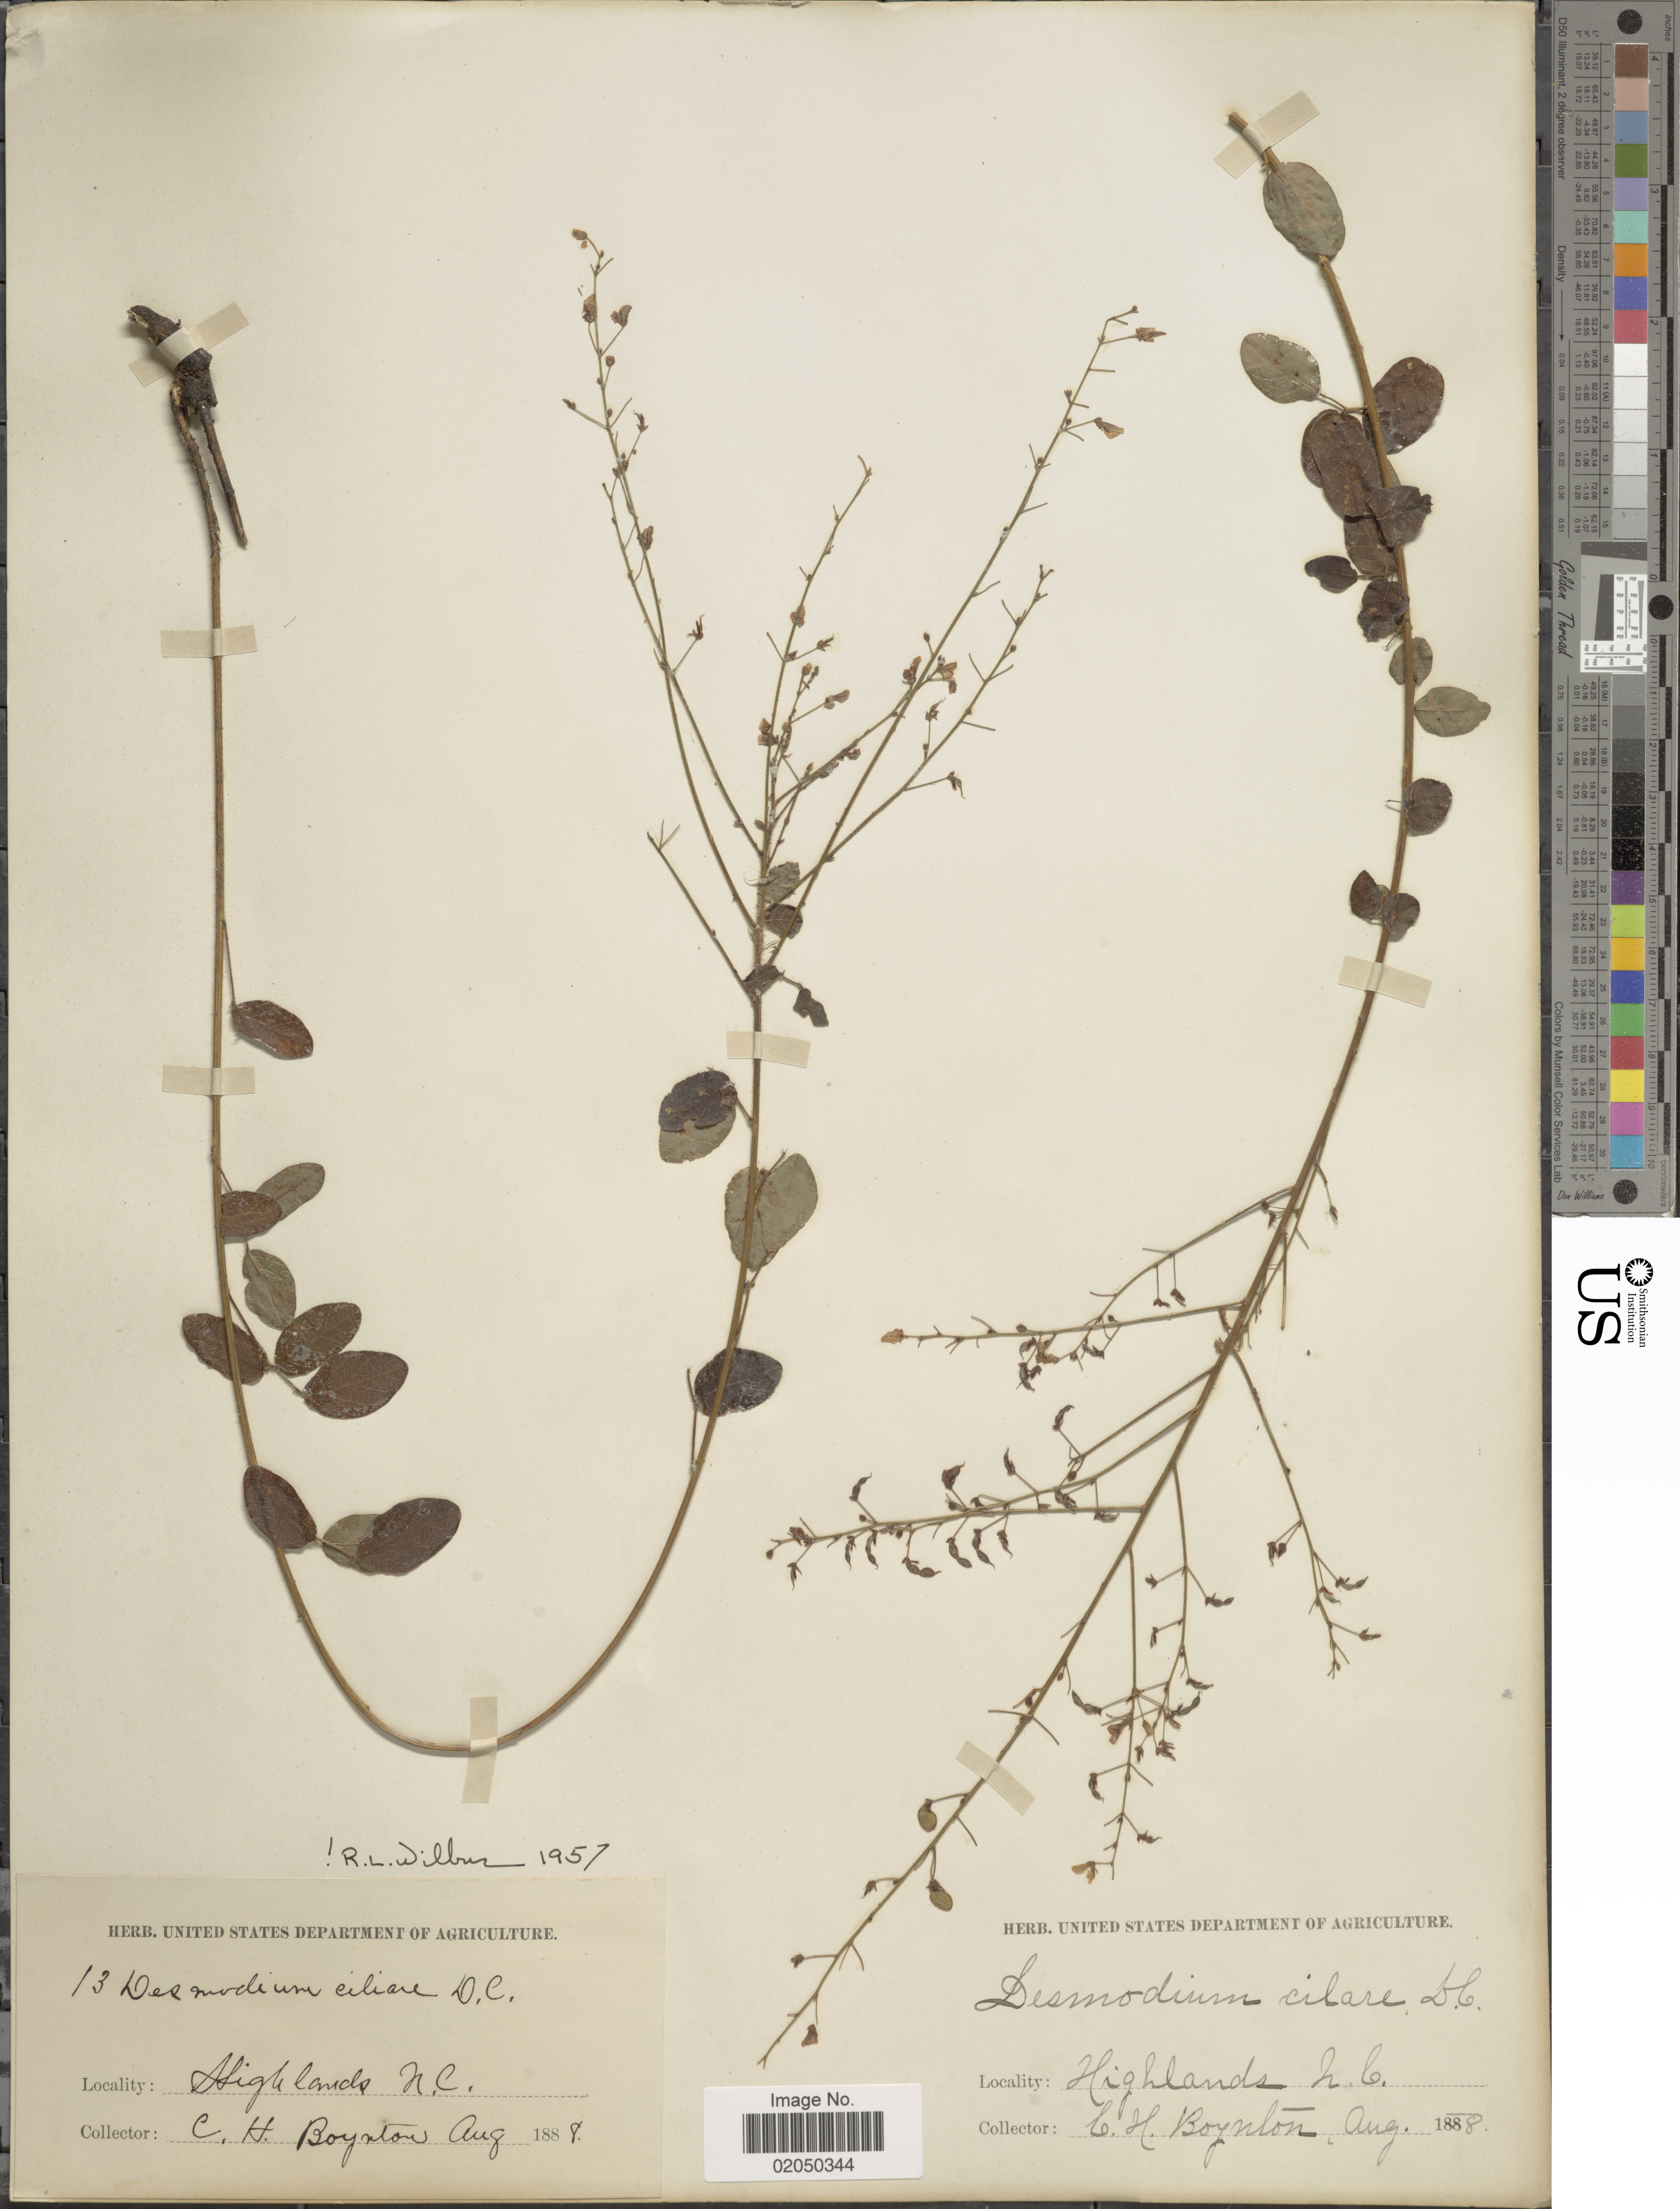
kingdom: Plantae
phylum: Tracheophyta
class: Magnoliopsida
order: Fabales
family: Fabaceae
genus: Desmodium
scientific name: Desmodium ciliare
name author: (Muhl. ex Willd.) DC.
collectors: C. Boynton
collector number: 13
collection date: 1888-08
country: United States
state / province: North Carolina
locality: Highlands, N.C.